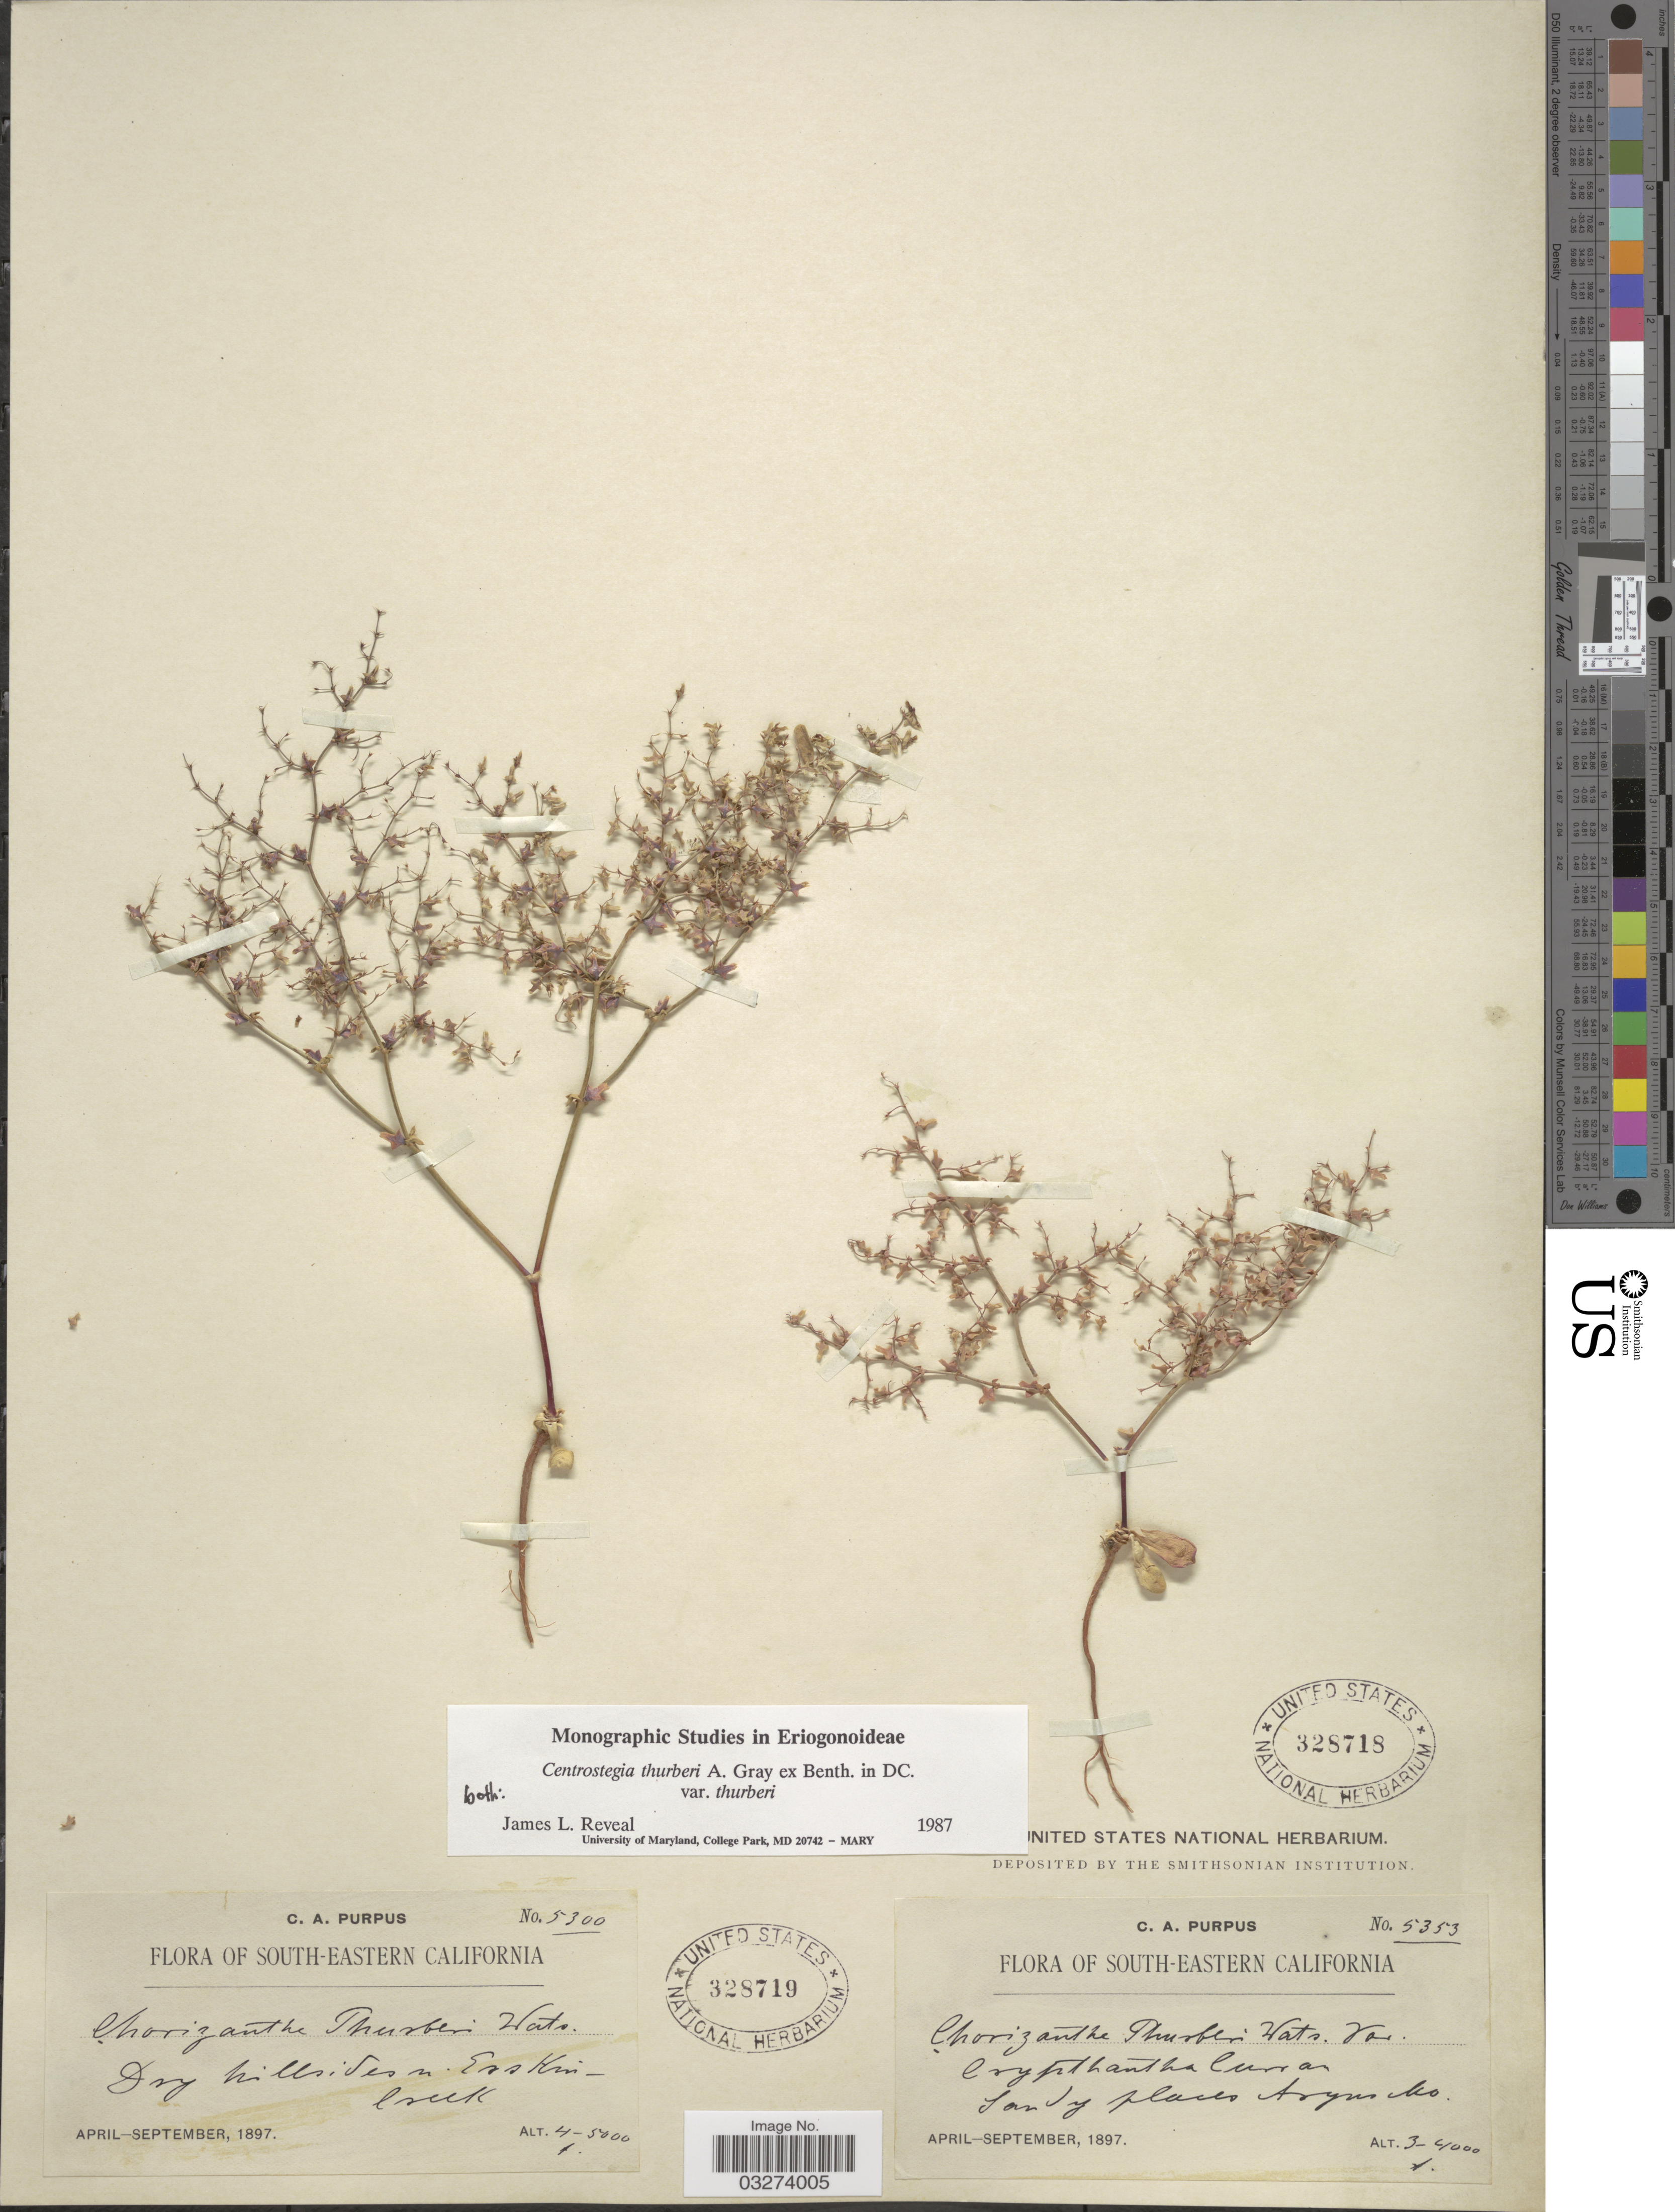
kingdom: Plantae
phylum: Tracheophyta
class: Magnoliopsida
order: Caryophyllales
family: Polygonaceae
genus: Centrostegia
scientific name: Centrostegia thurberi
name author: A. Gray ex Benth.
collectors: C. A. Purpus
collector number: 5300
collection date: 1897-04/1897-09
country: United States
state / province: California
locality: South-Eastern California. Esskine Creek.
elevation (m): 1219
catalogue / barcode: US 328719-2